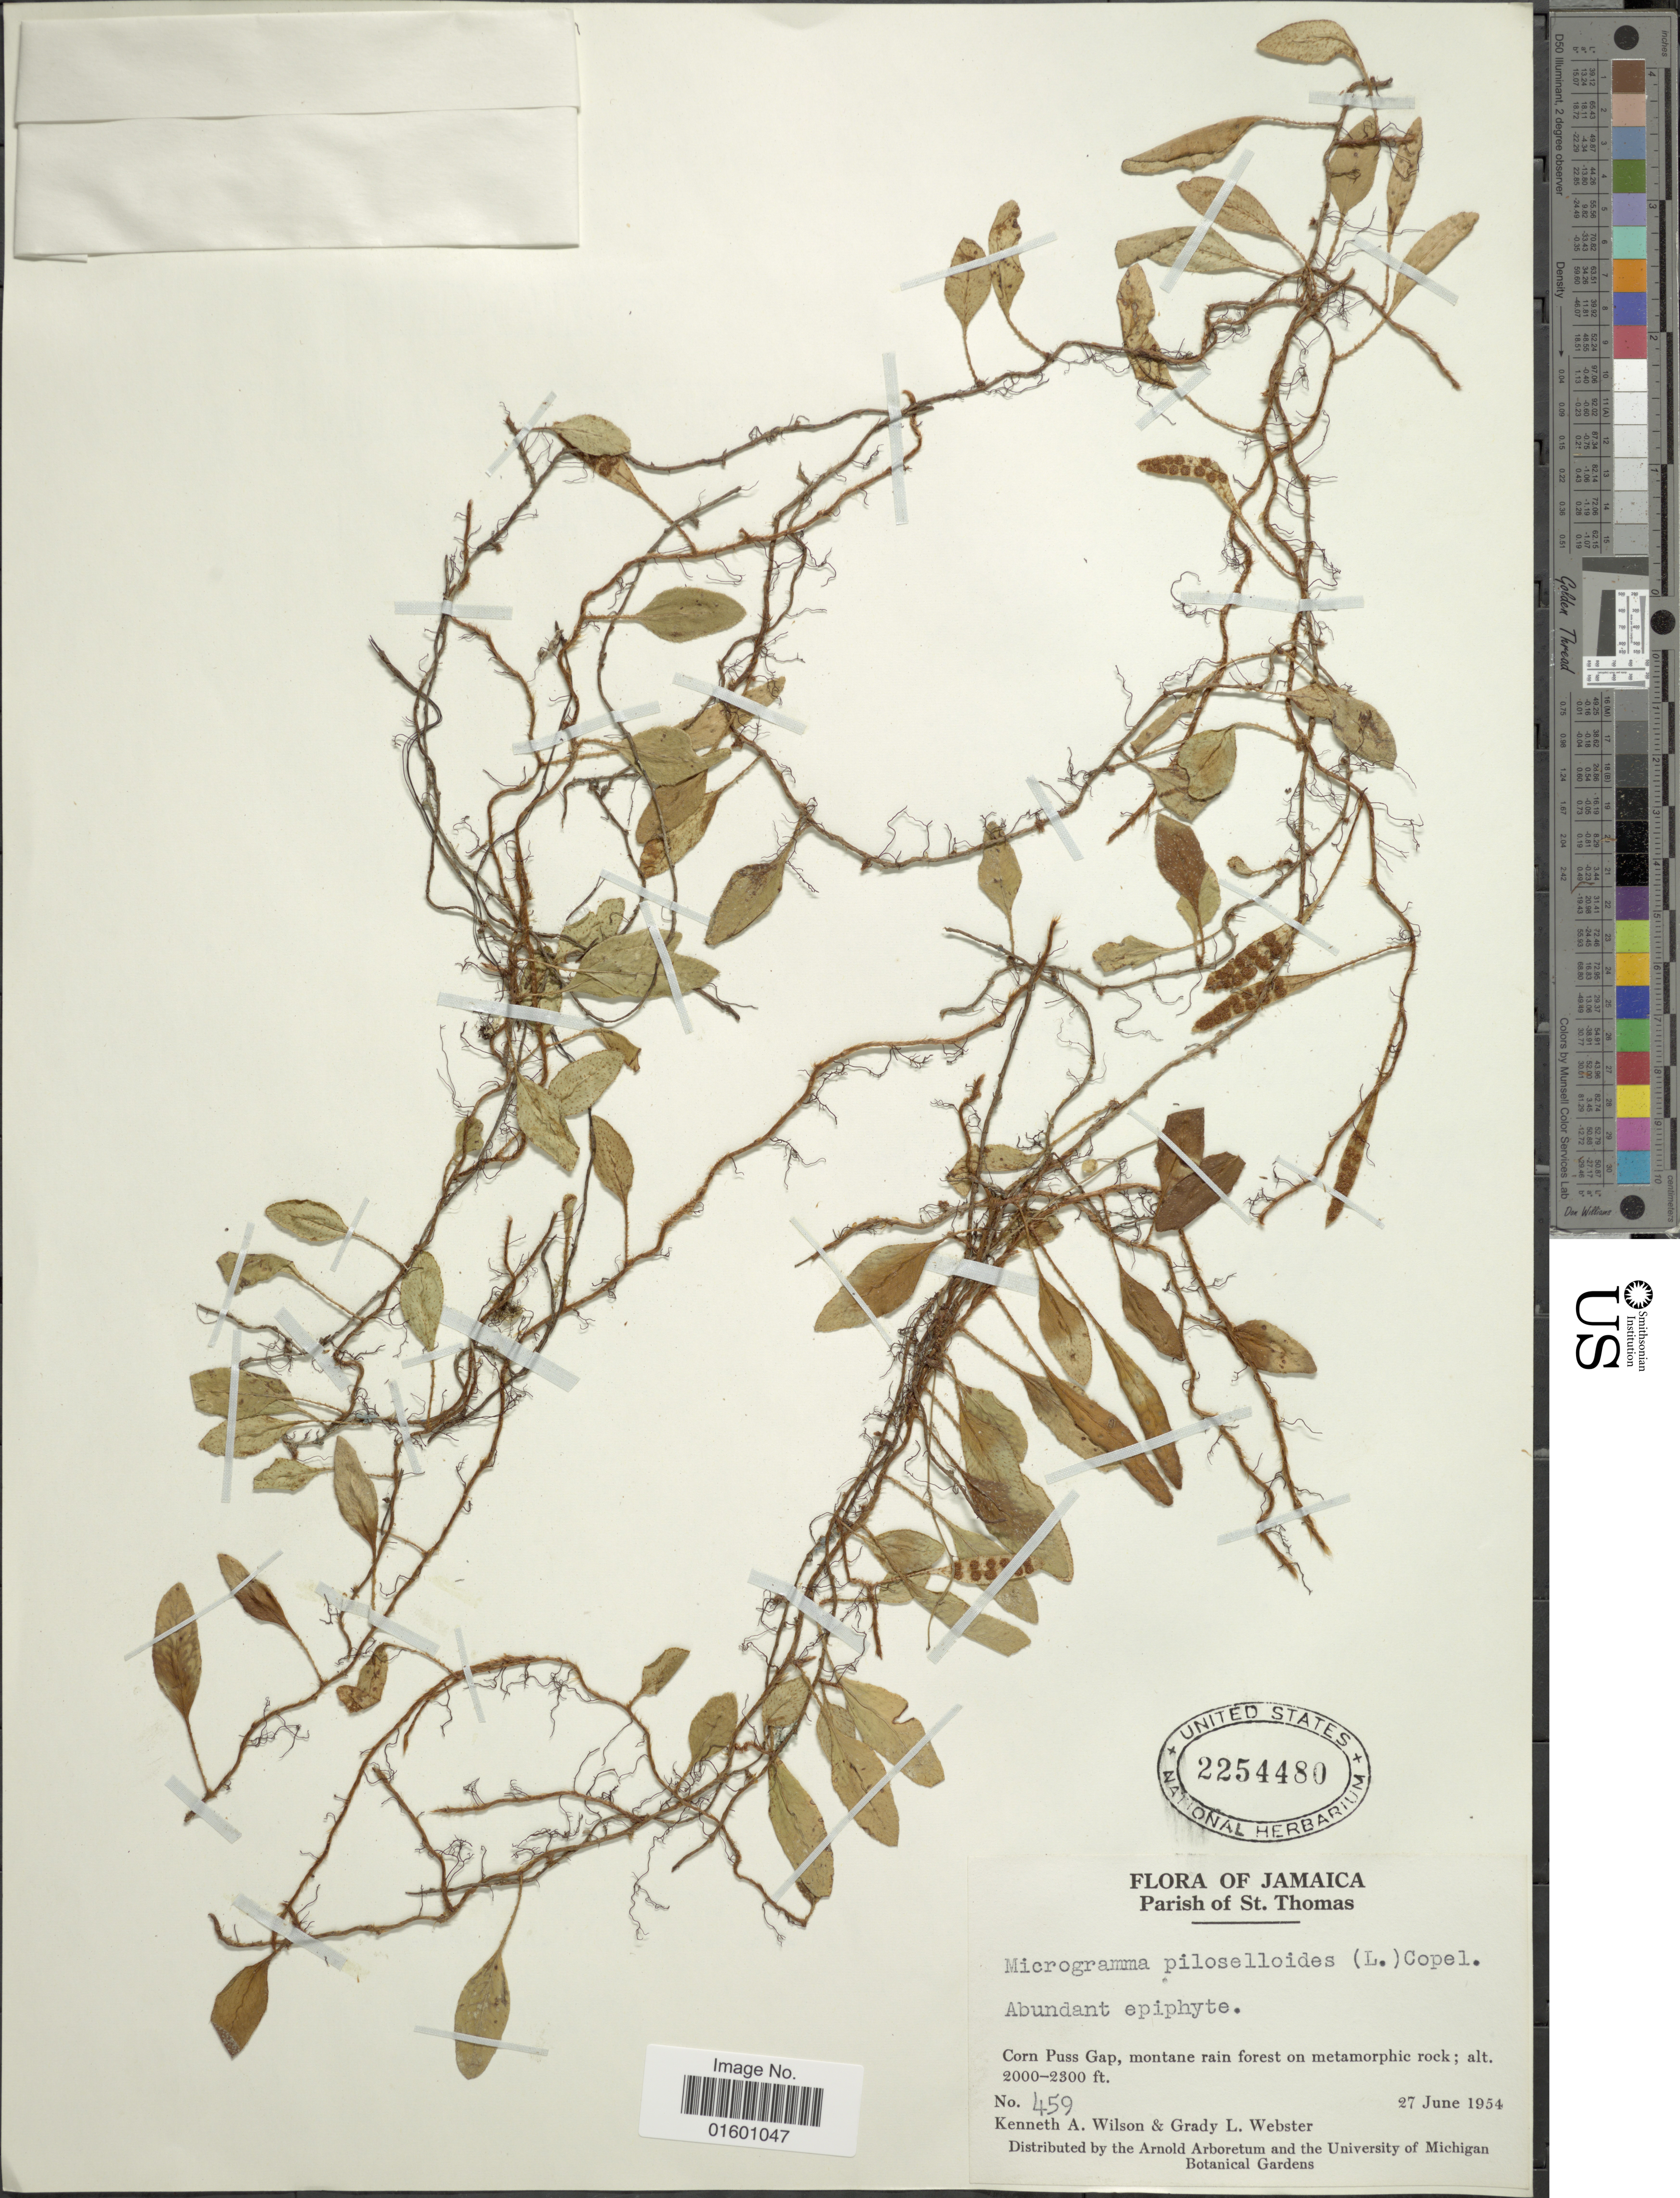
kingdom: Plantae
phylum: Tracheophyta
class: Polypodiopsida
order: Polypodiales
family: Polypodiaceae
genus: Microgramma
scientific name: Microgramma piloselloides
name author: (L.) Copel.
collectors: K. A. Wilson & G. L. Webster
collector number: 459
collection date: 1954-06-27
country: Jamaica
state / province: Saint Thomas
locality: Corn Puss Gap, montane rain forest on metamorphic rock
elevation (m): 610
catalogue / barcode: US 2254480